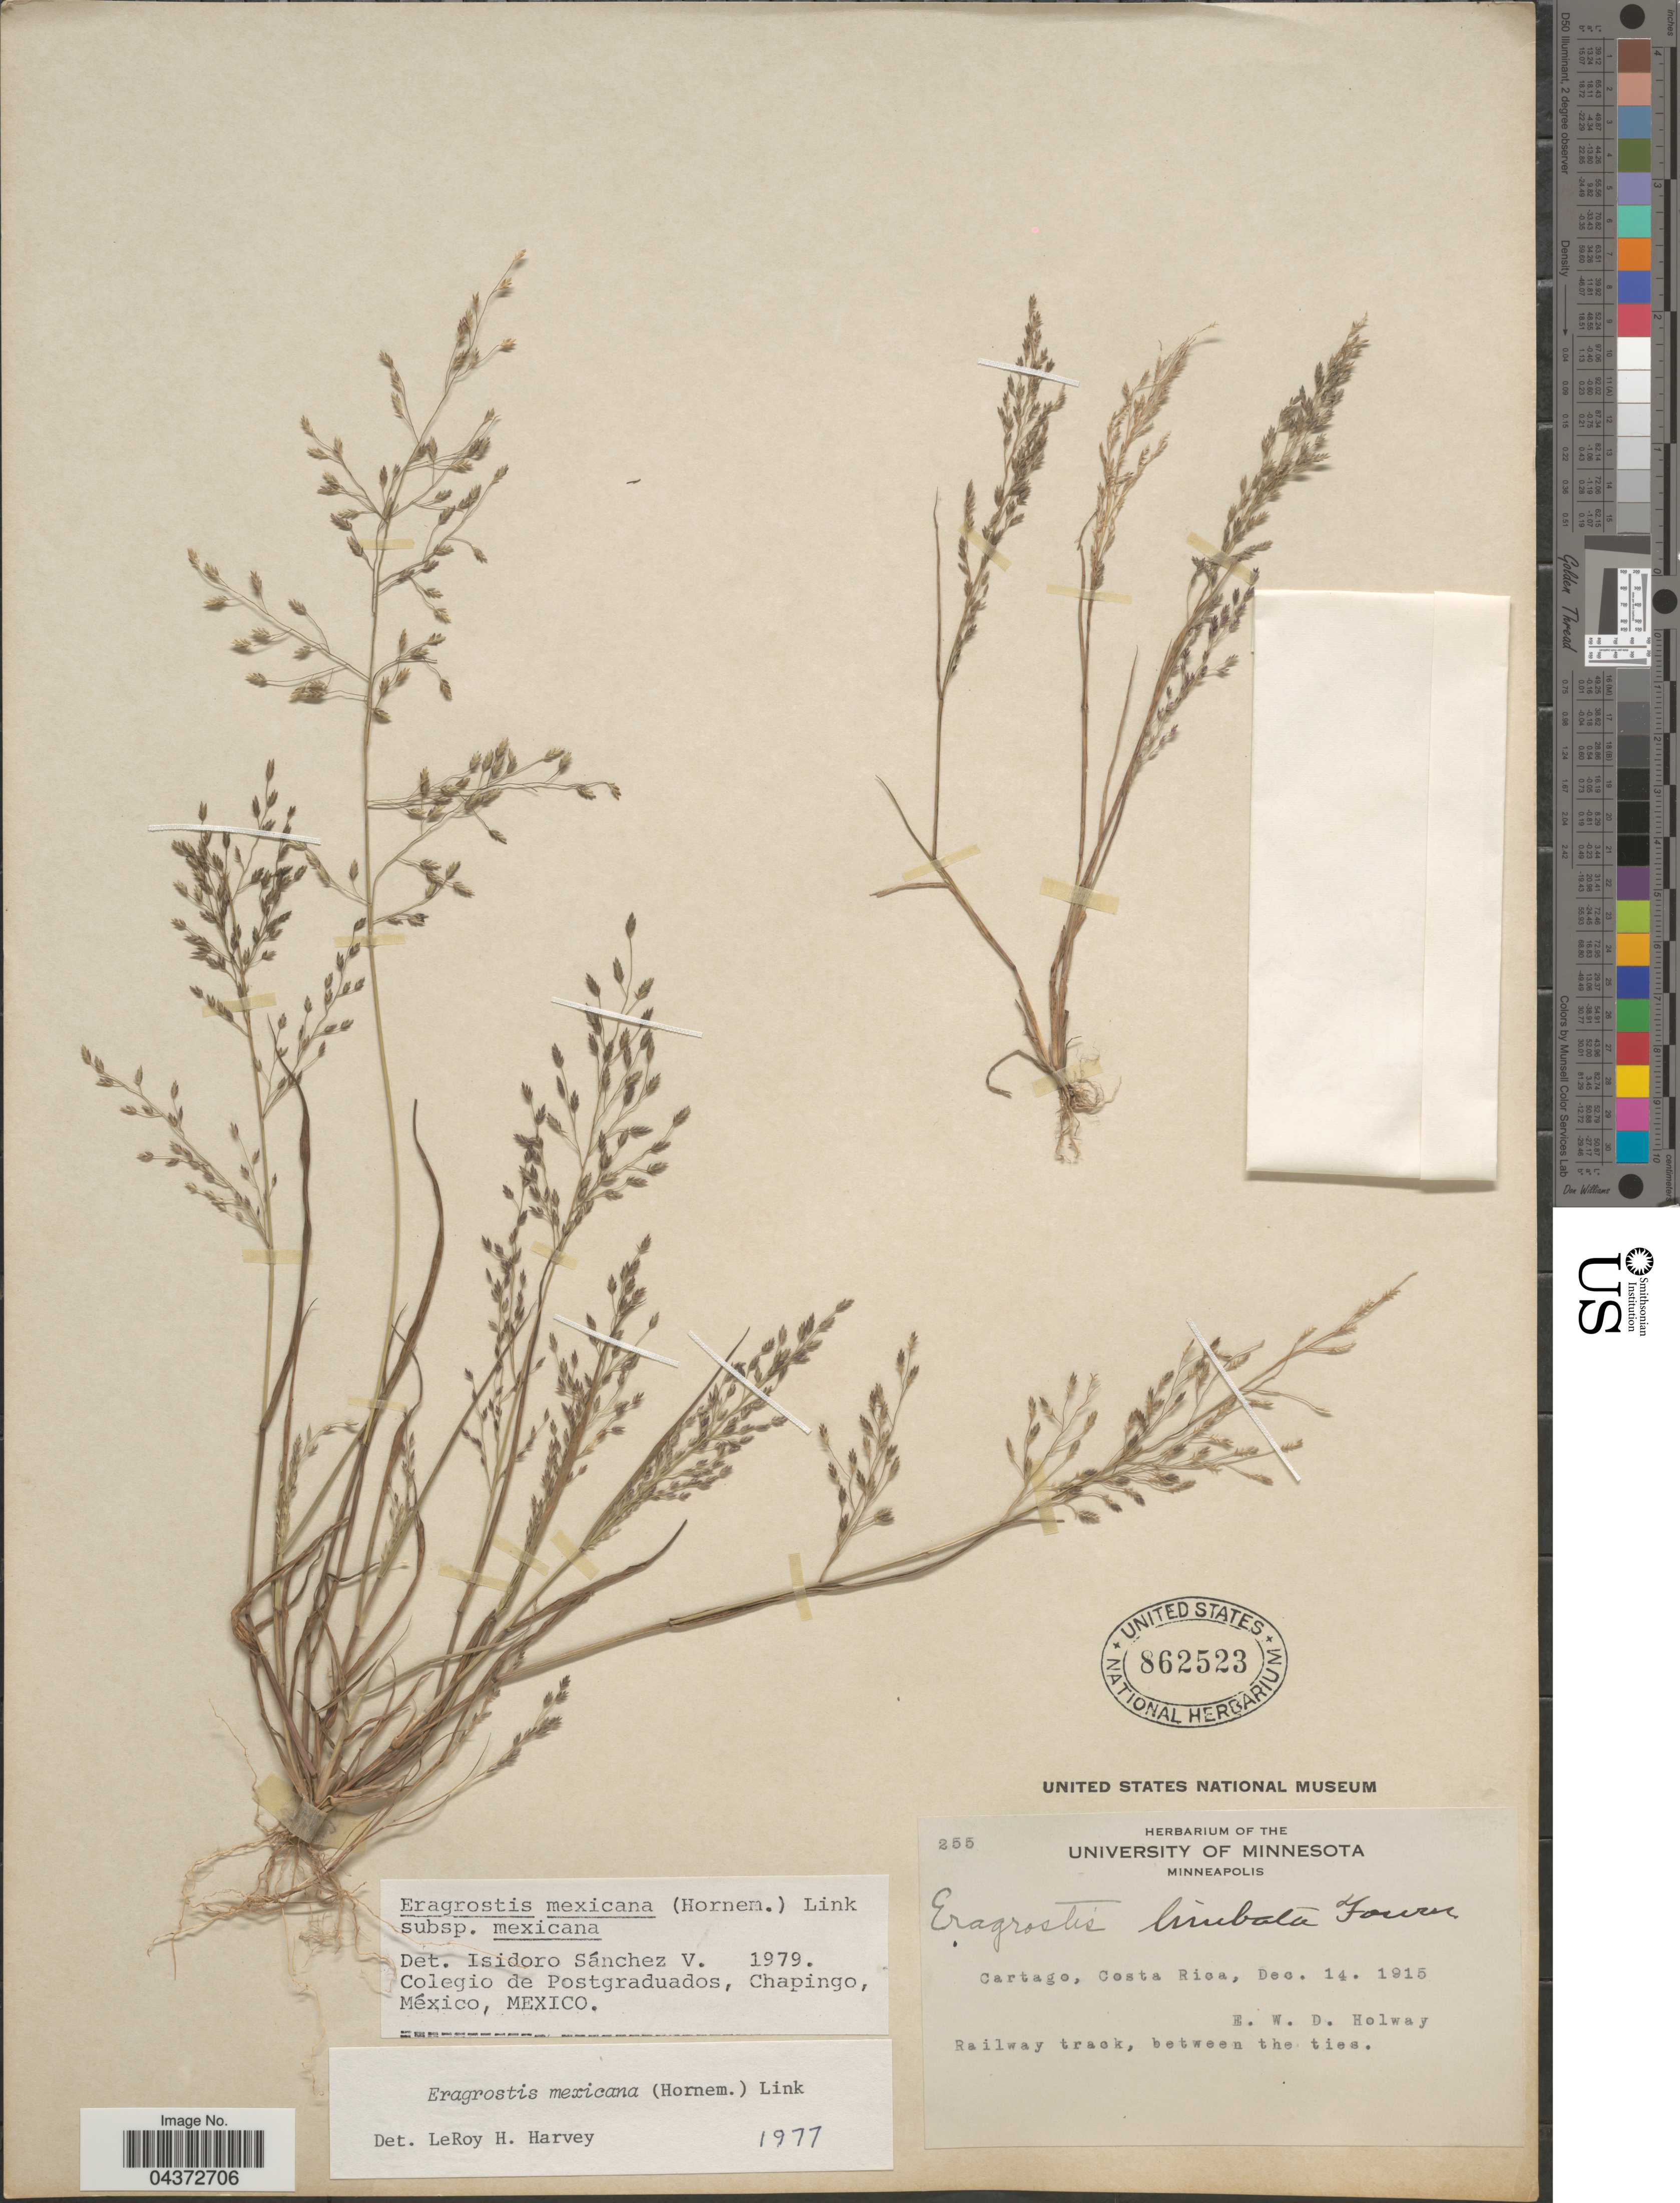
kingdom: Plantae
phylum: Tracheophyta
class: Liliopsida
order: Poales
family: Poaceae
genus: Eragrostis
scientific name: Eragrostis mexicana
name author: (Hornem.) Link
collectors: E. W. D. Holway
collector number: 255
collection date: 1915-12-14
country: Costa Rica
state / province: Cartago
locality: Railway track, between the ties.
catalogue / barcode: US 862523